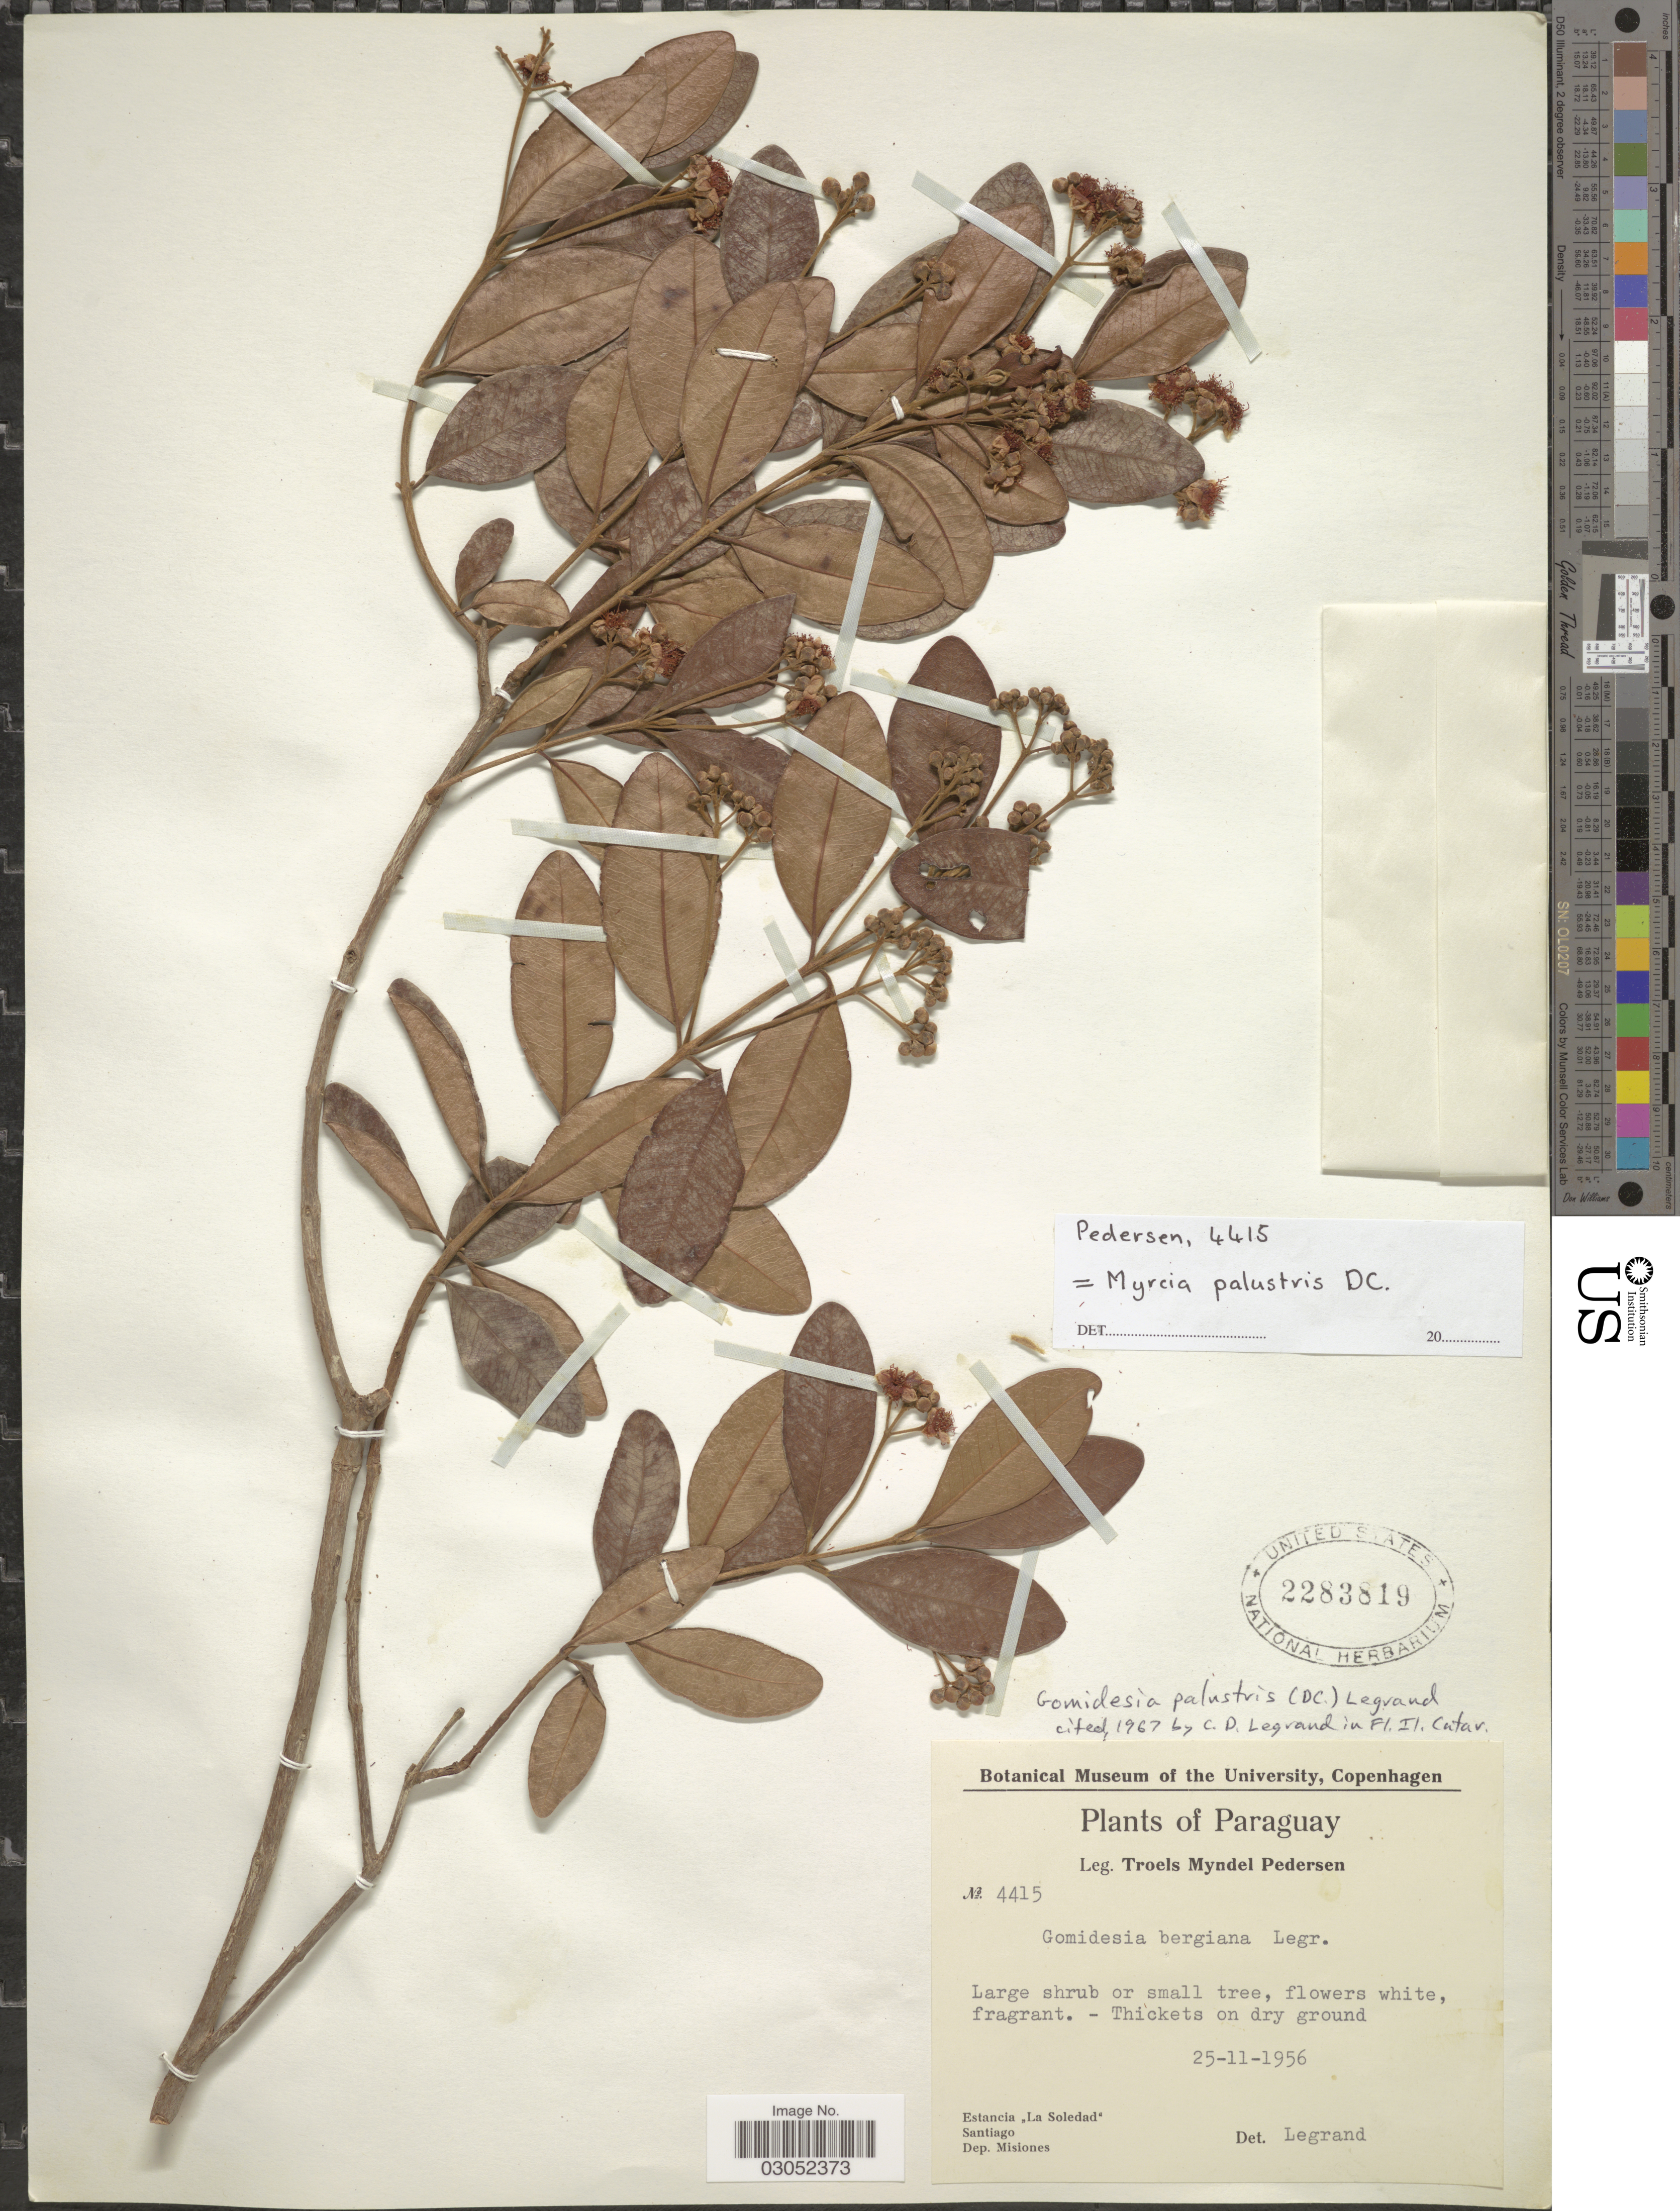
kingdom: Plantae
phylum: Tracheophyta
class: Magnoliopsida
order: Myrtales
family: Myrtaceae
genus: Myrcia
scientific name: Myrcia palustris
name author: DC.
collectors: T. Pederson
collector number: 4415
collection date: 1956-11-25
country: Paraguay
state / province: Misiones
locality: Estancia "La Soledad". Santiago. Dep. Misiones.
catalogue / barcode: US 2283819